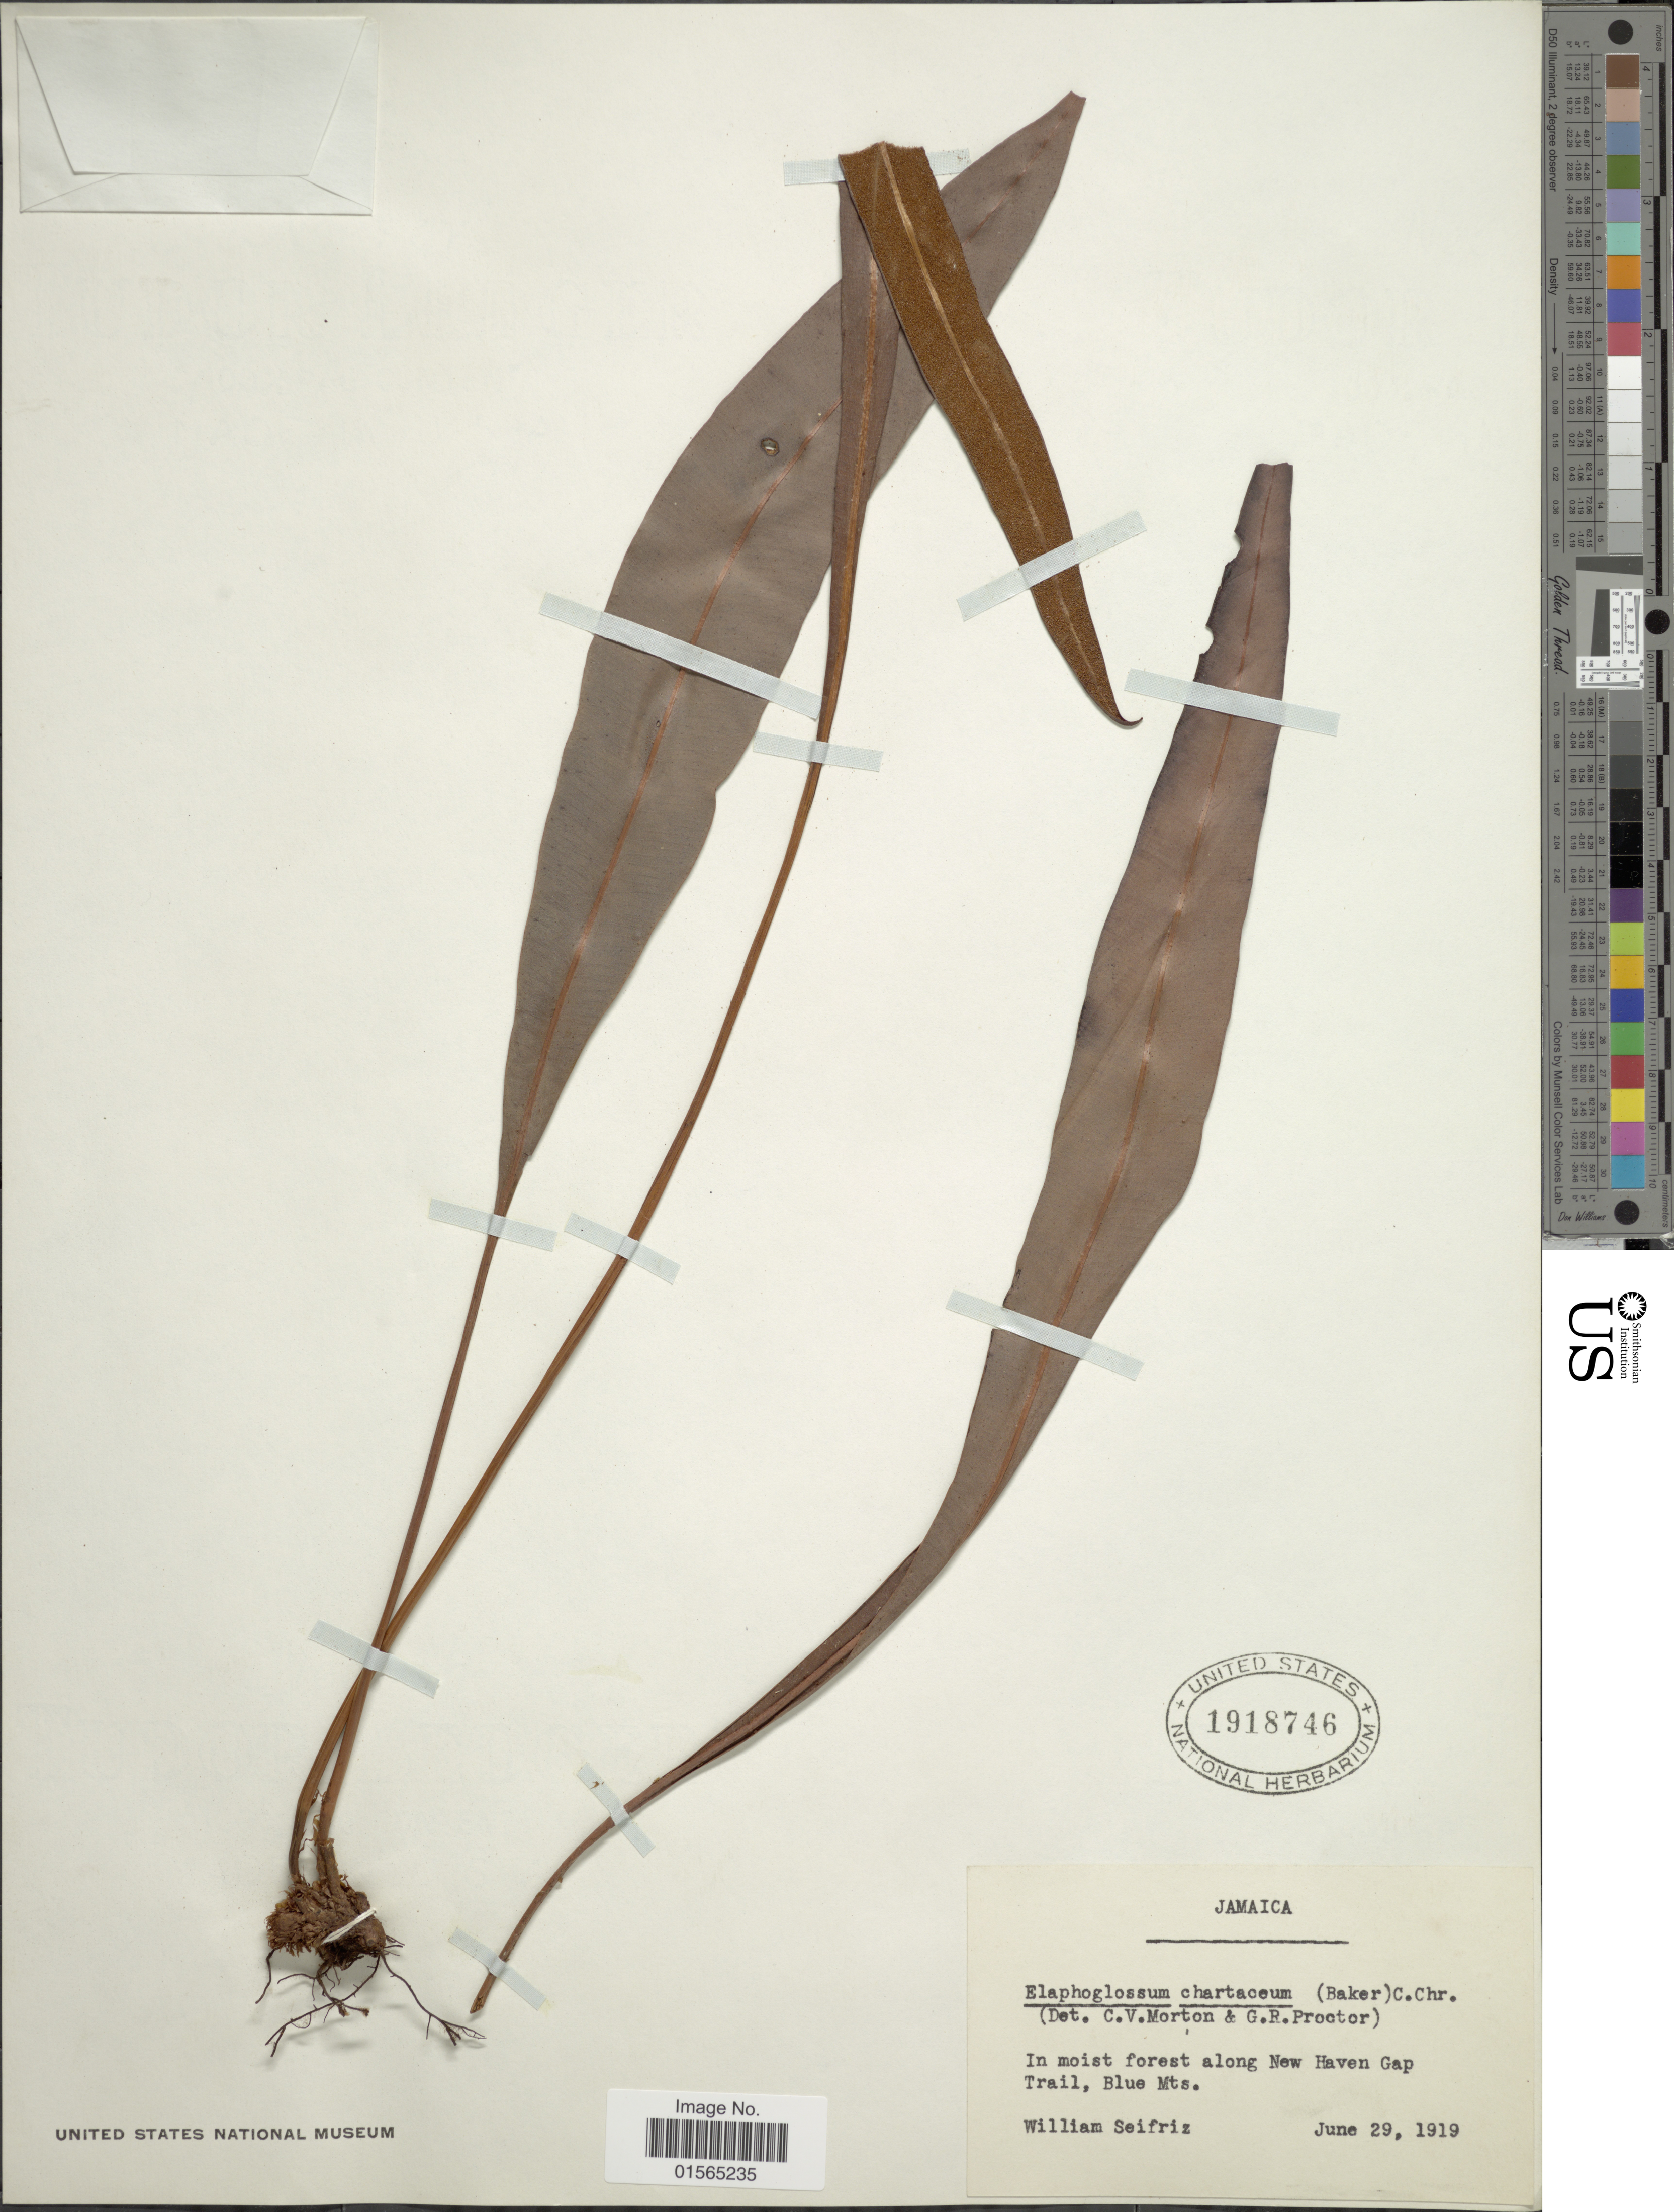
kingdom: Plantae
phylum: Tracheophyta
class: Polypodiopsida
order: Polypodiales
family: Dryopteridaceae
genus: Elaphoglossum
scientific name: Elaphoglossum chartaceum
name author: (Baker ex Jenman) C. Chr.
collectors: W. Seifriz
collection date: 1919-06-29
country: Jamaica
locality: In moist forest along New Have Gap Trail, Blue Mts.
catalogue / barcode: US 1918746